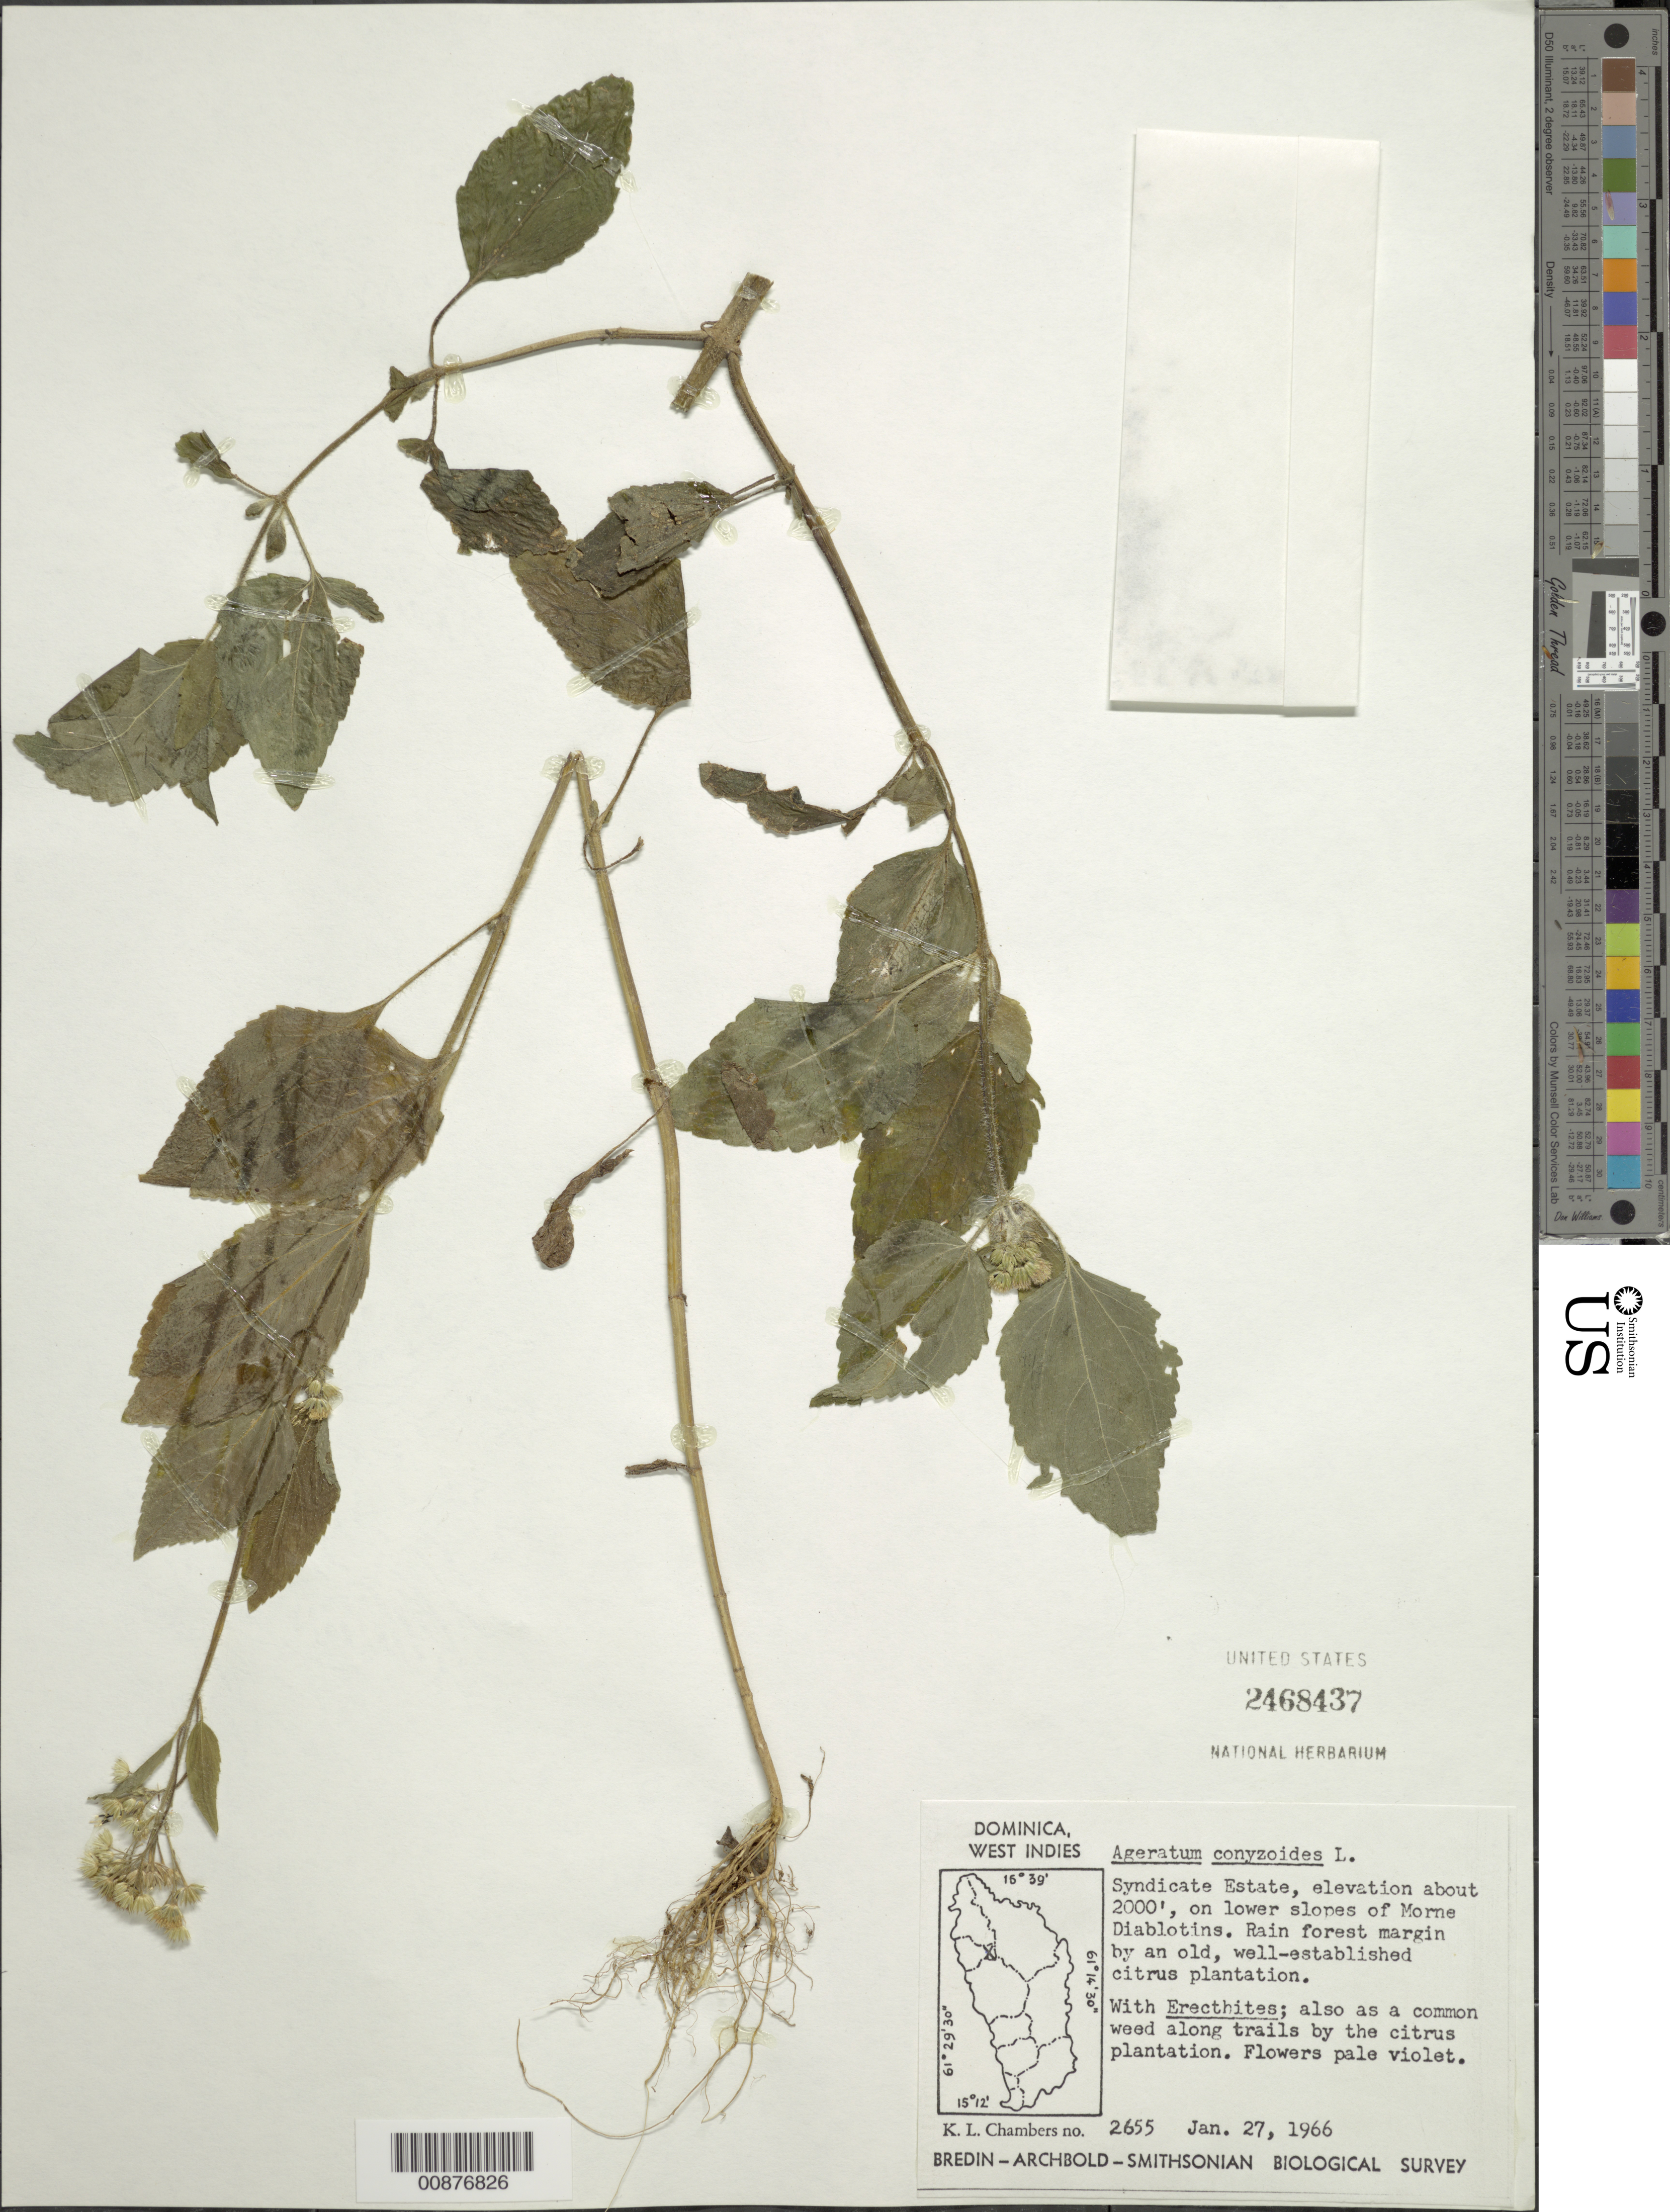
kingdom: Plantae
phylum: Tracheophyta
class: Magnoliopsida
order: Asterales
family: Asteraceae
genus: Ageratum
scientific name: Ageratum conyzoides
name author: L.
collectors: K. L. Chambers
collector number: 2655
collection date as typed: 27 Jan 1966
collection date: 1966-01-27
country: Dominica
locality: Syndicate Estate, on lower slopes of Morne Diablotins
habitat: Rainforest margin, by old citrus plantation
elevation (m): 610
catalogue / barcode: US 2468437